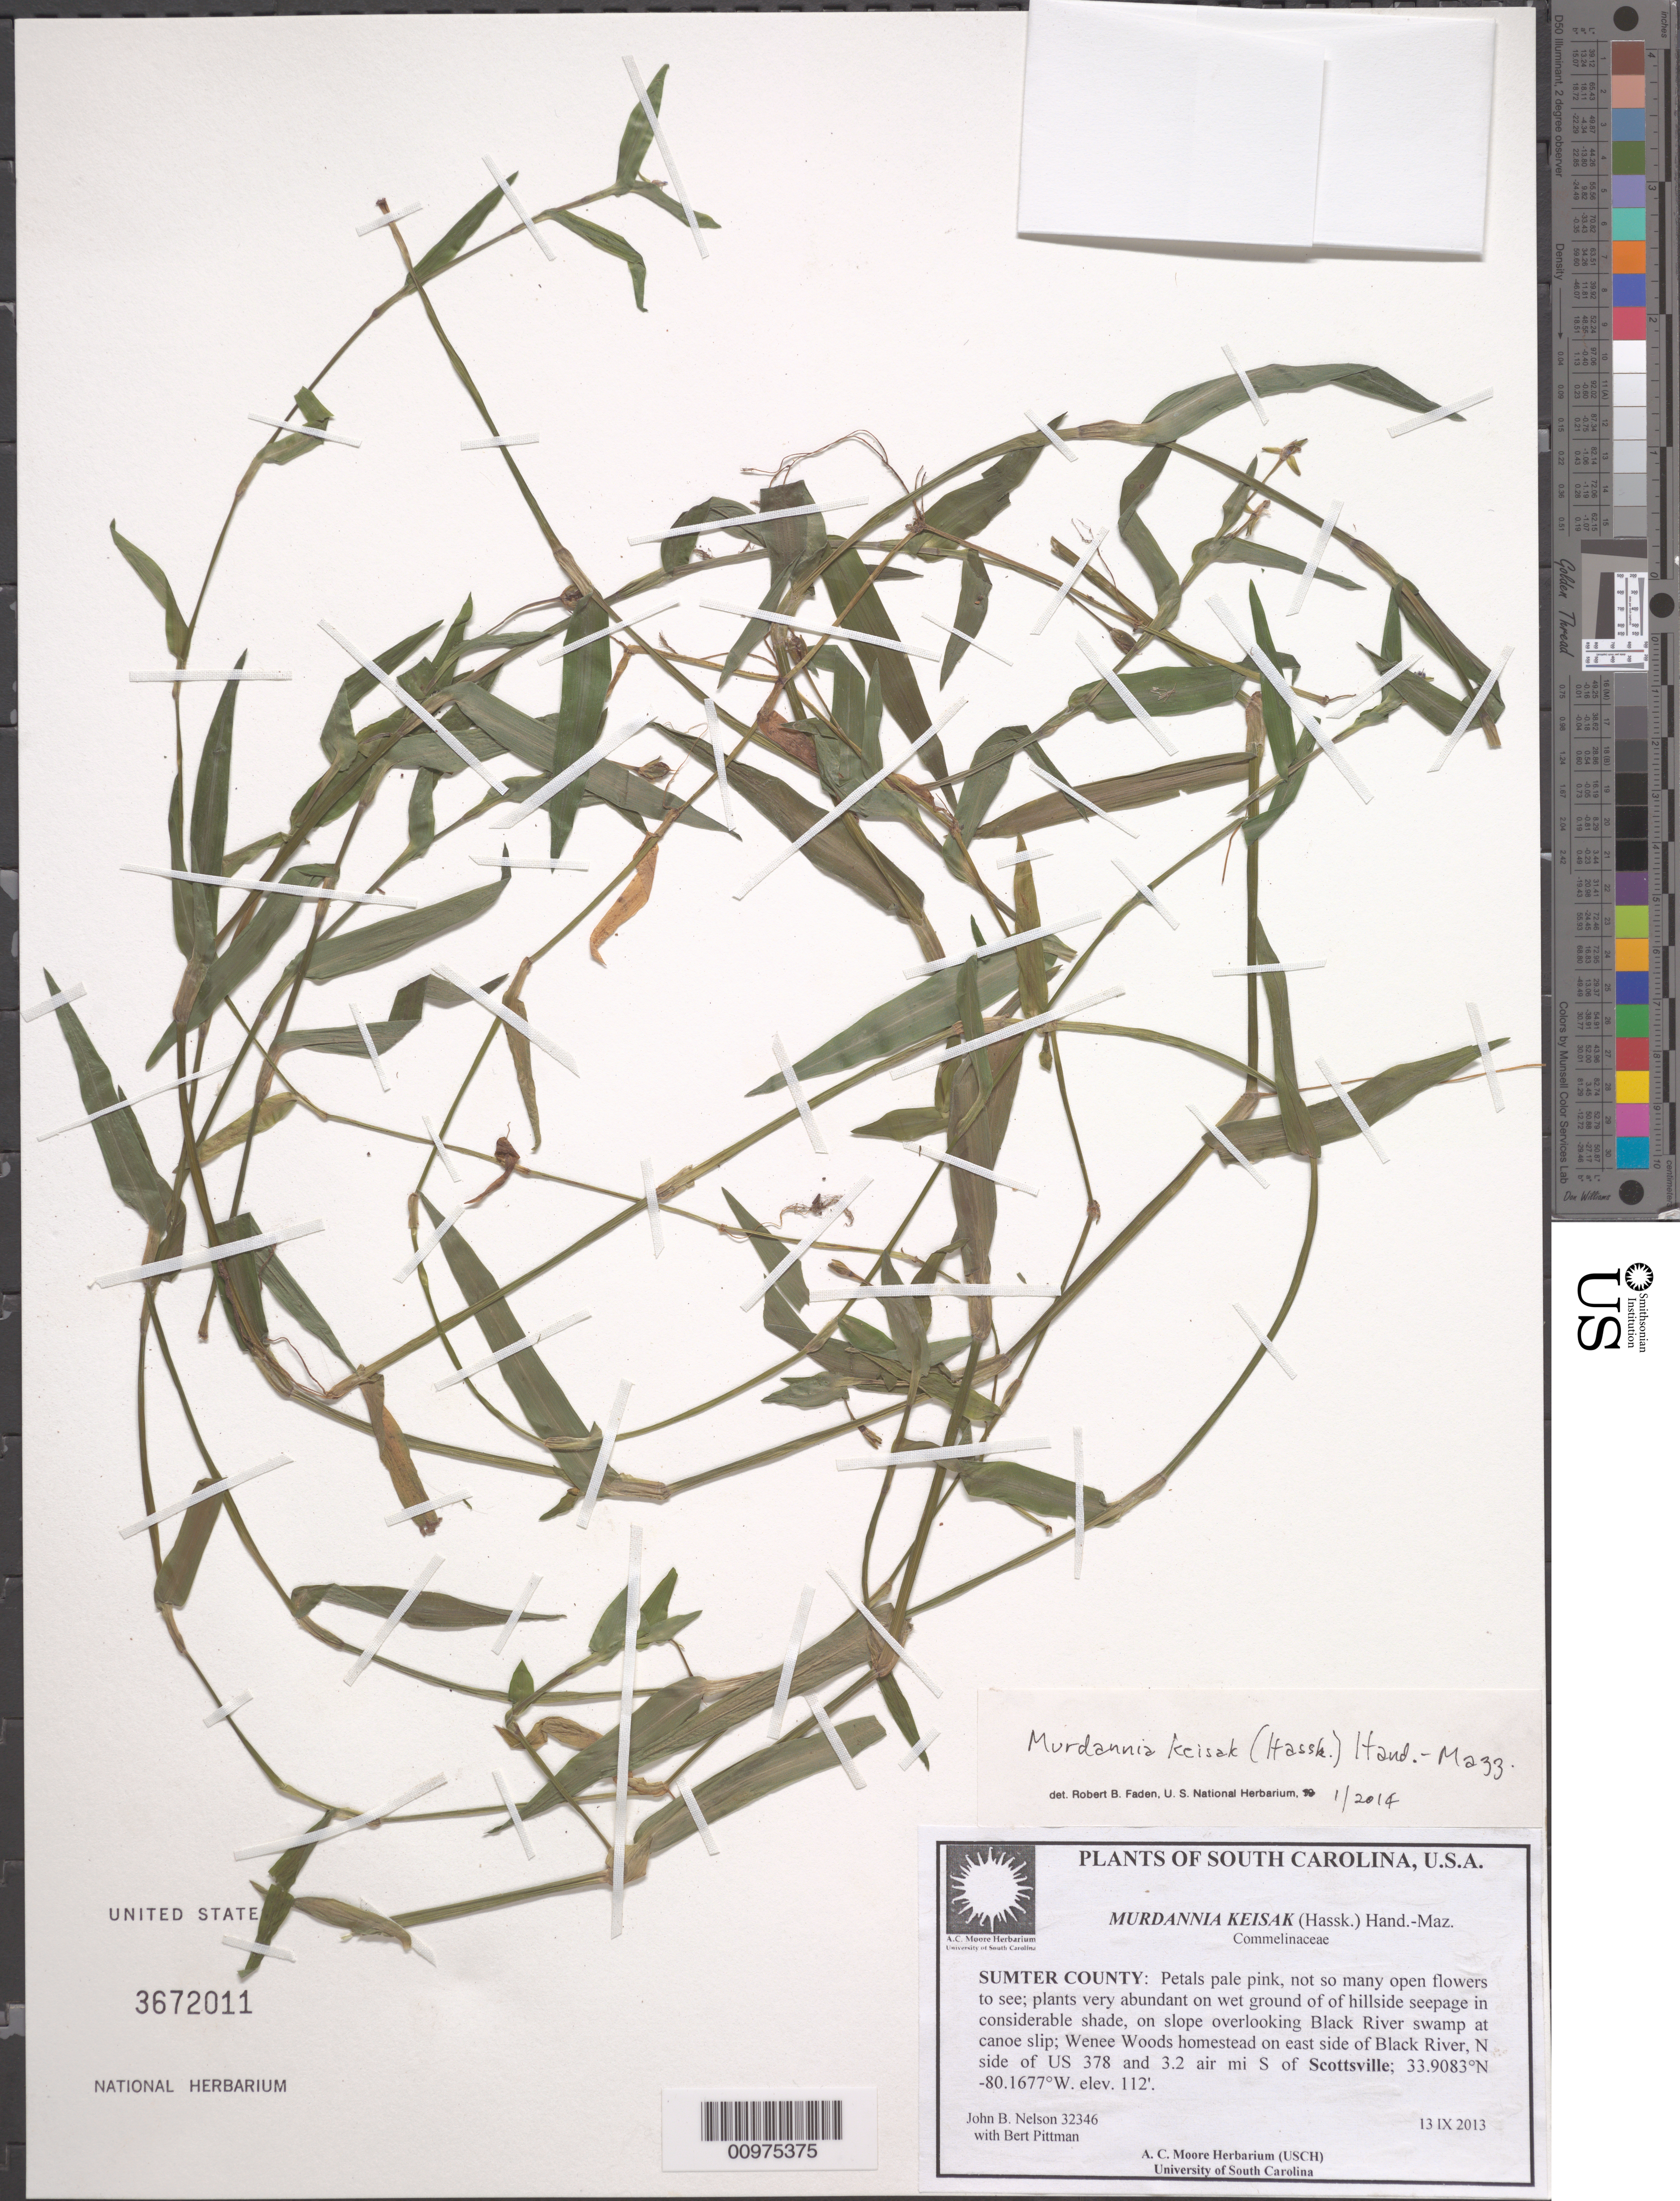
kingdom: Plantae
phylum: Tracheophyta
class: Liliopsida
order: Commelinales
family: Commelinaceae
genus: Murdannia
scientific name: Murdannia keisak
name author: (Hassk.) Hand.-Mazz.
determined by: Faden, Robert B., (US), Smithsonian Institution - National Museum of Natural History (UNITED STATES)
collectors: J. Nelson & B. Pittman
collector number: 32346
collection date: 2013-09-13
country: United States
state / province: South Carolina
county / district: Sumter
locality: overlooking Black River swamp at canoe slip; Wenee Woods homestead on east side of Black River, N side of US 378 and 3.2 air mi S of Scottsville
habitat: on wet ground of hillside seepage in considerable shade, on slope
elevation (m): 34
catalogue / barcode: US 3672011